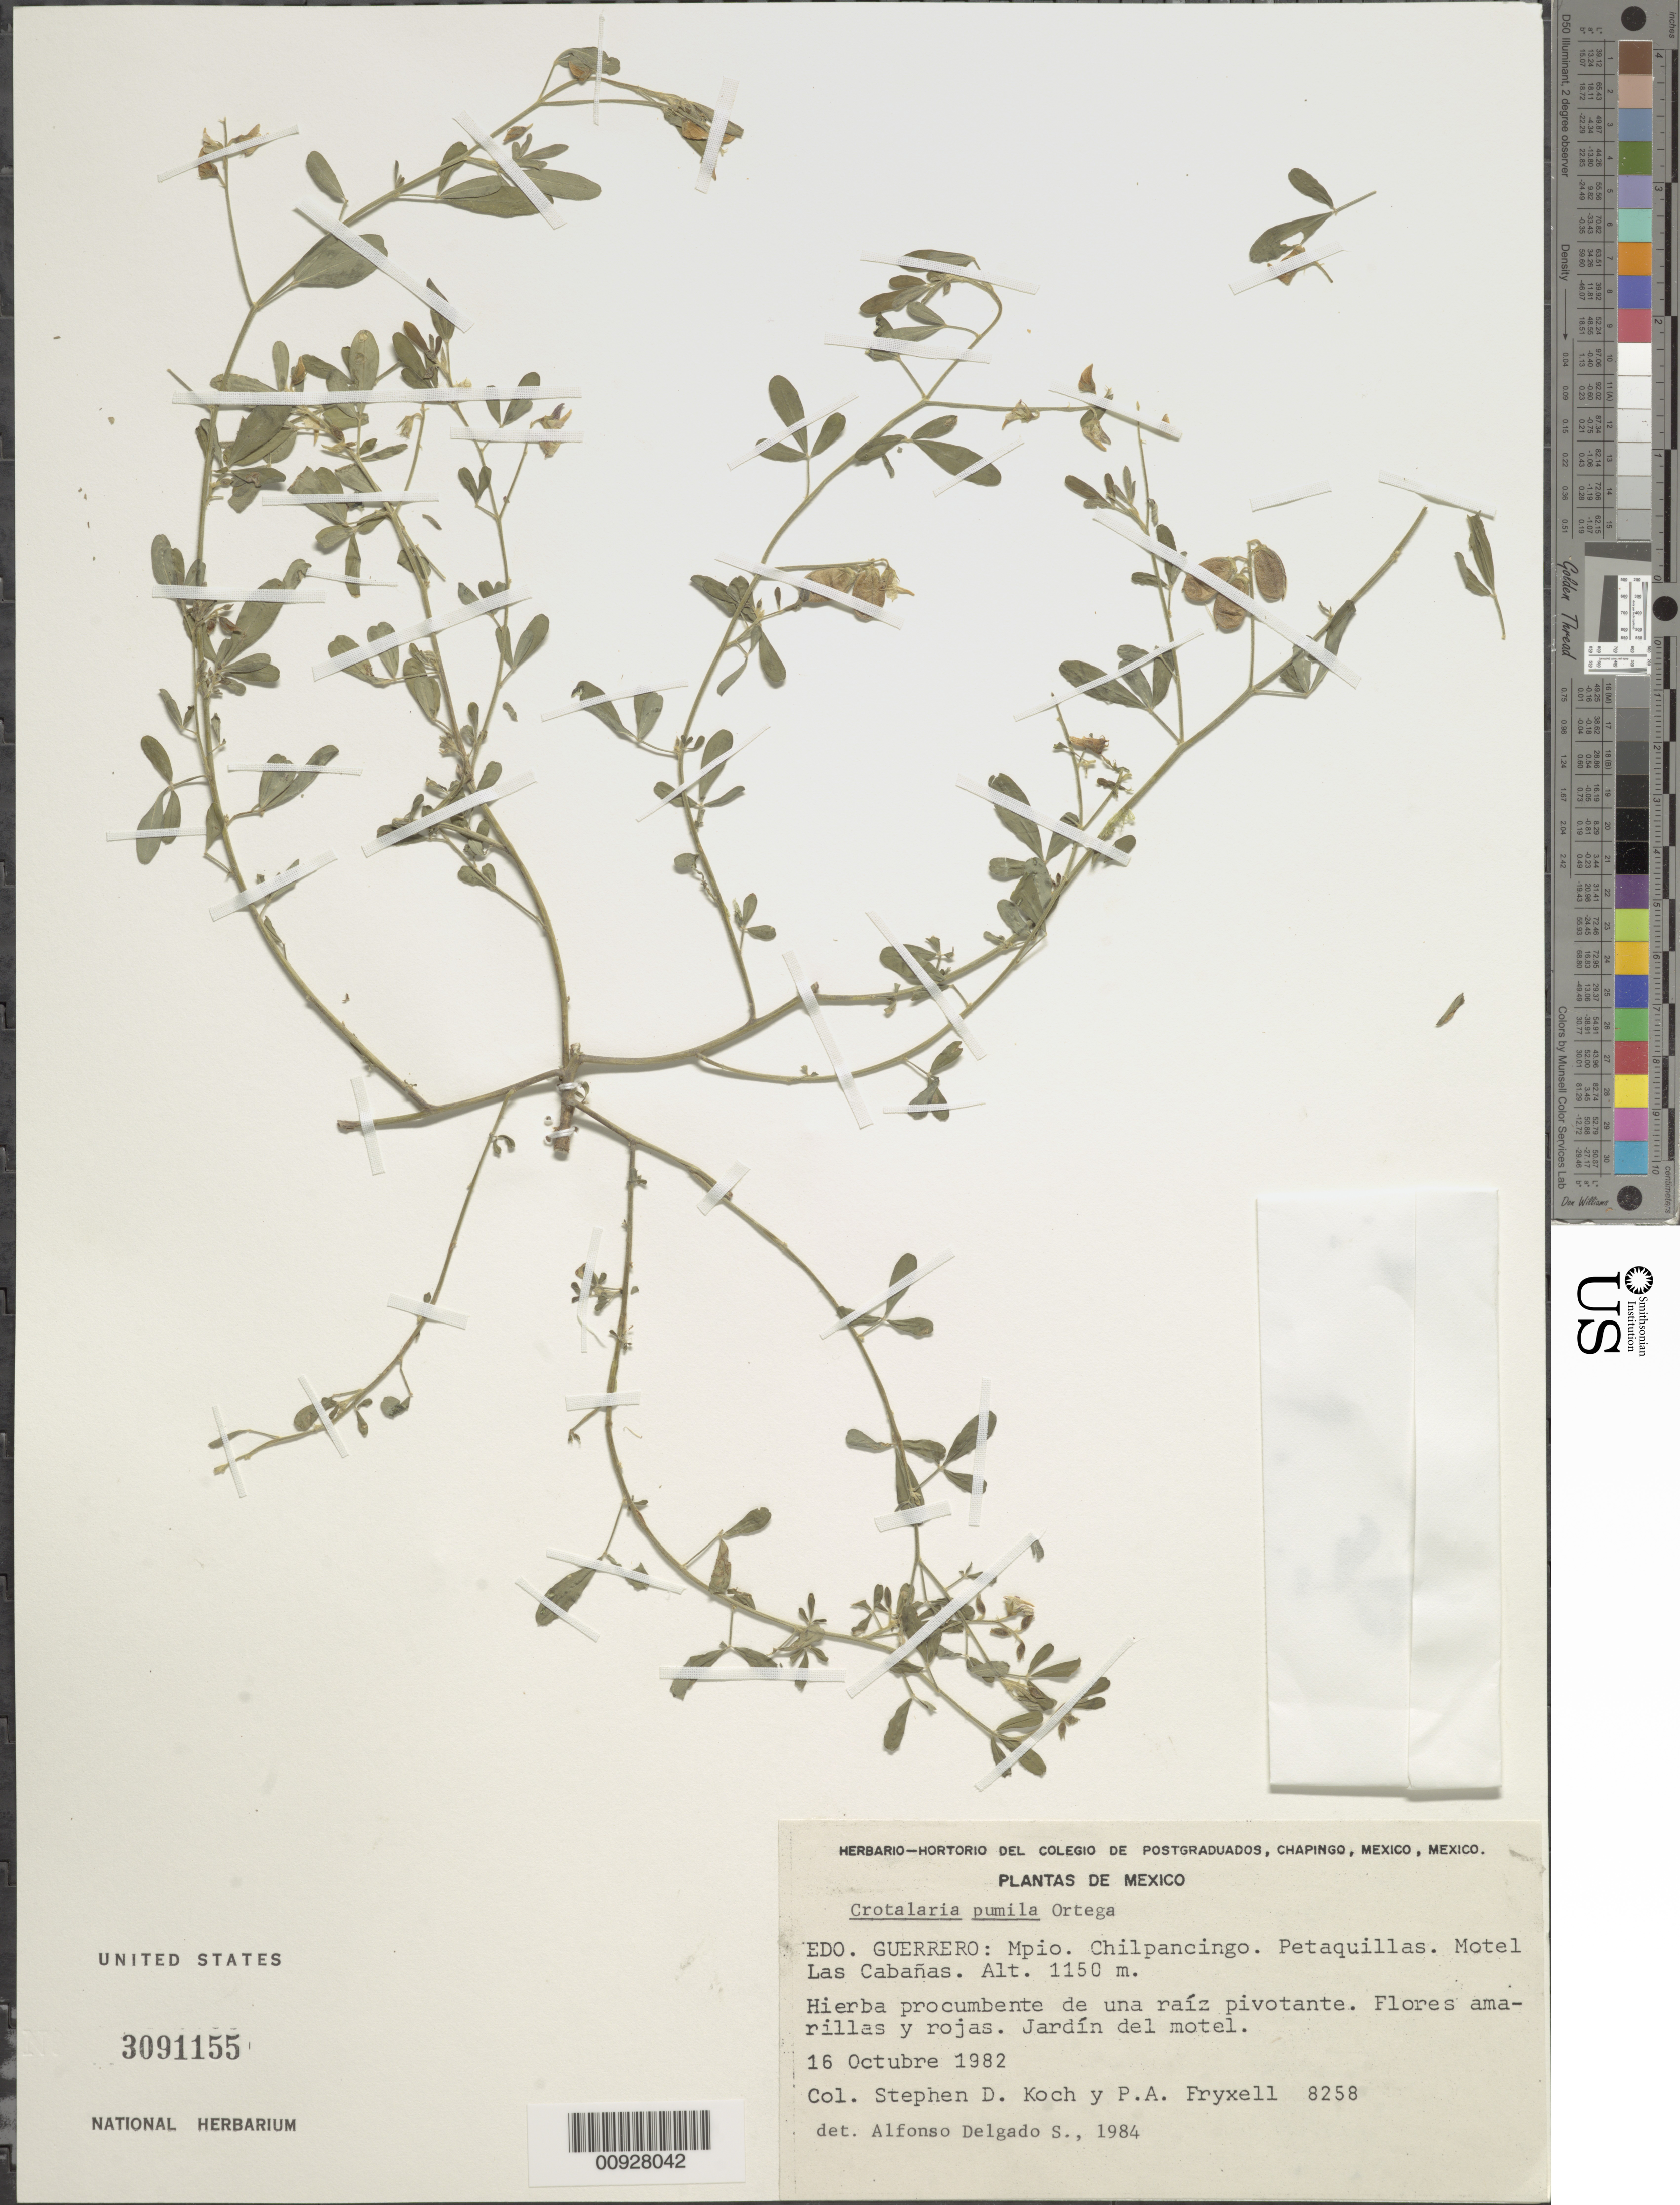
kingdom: Plantae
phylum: Tracheophyta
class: Magnoliopsida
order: Fabales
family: Fabaceae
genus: Crotalaria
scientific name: Crotalaria pumila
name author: Ortega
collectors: S. D. Koch & P. A. Fryxell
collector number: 8258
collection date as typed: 16 Oct 1982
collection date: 1982-10-16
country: Mexico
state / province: Guerrero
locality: Edo. Guerrero: Mpio. Chilpancingo. Petaquillas. Motel Las Cabañas. Jardín del motel.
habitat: Jardín.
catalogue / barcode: US 3091155